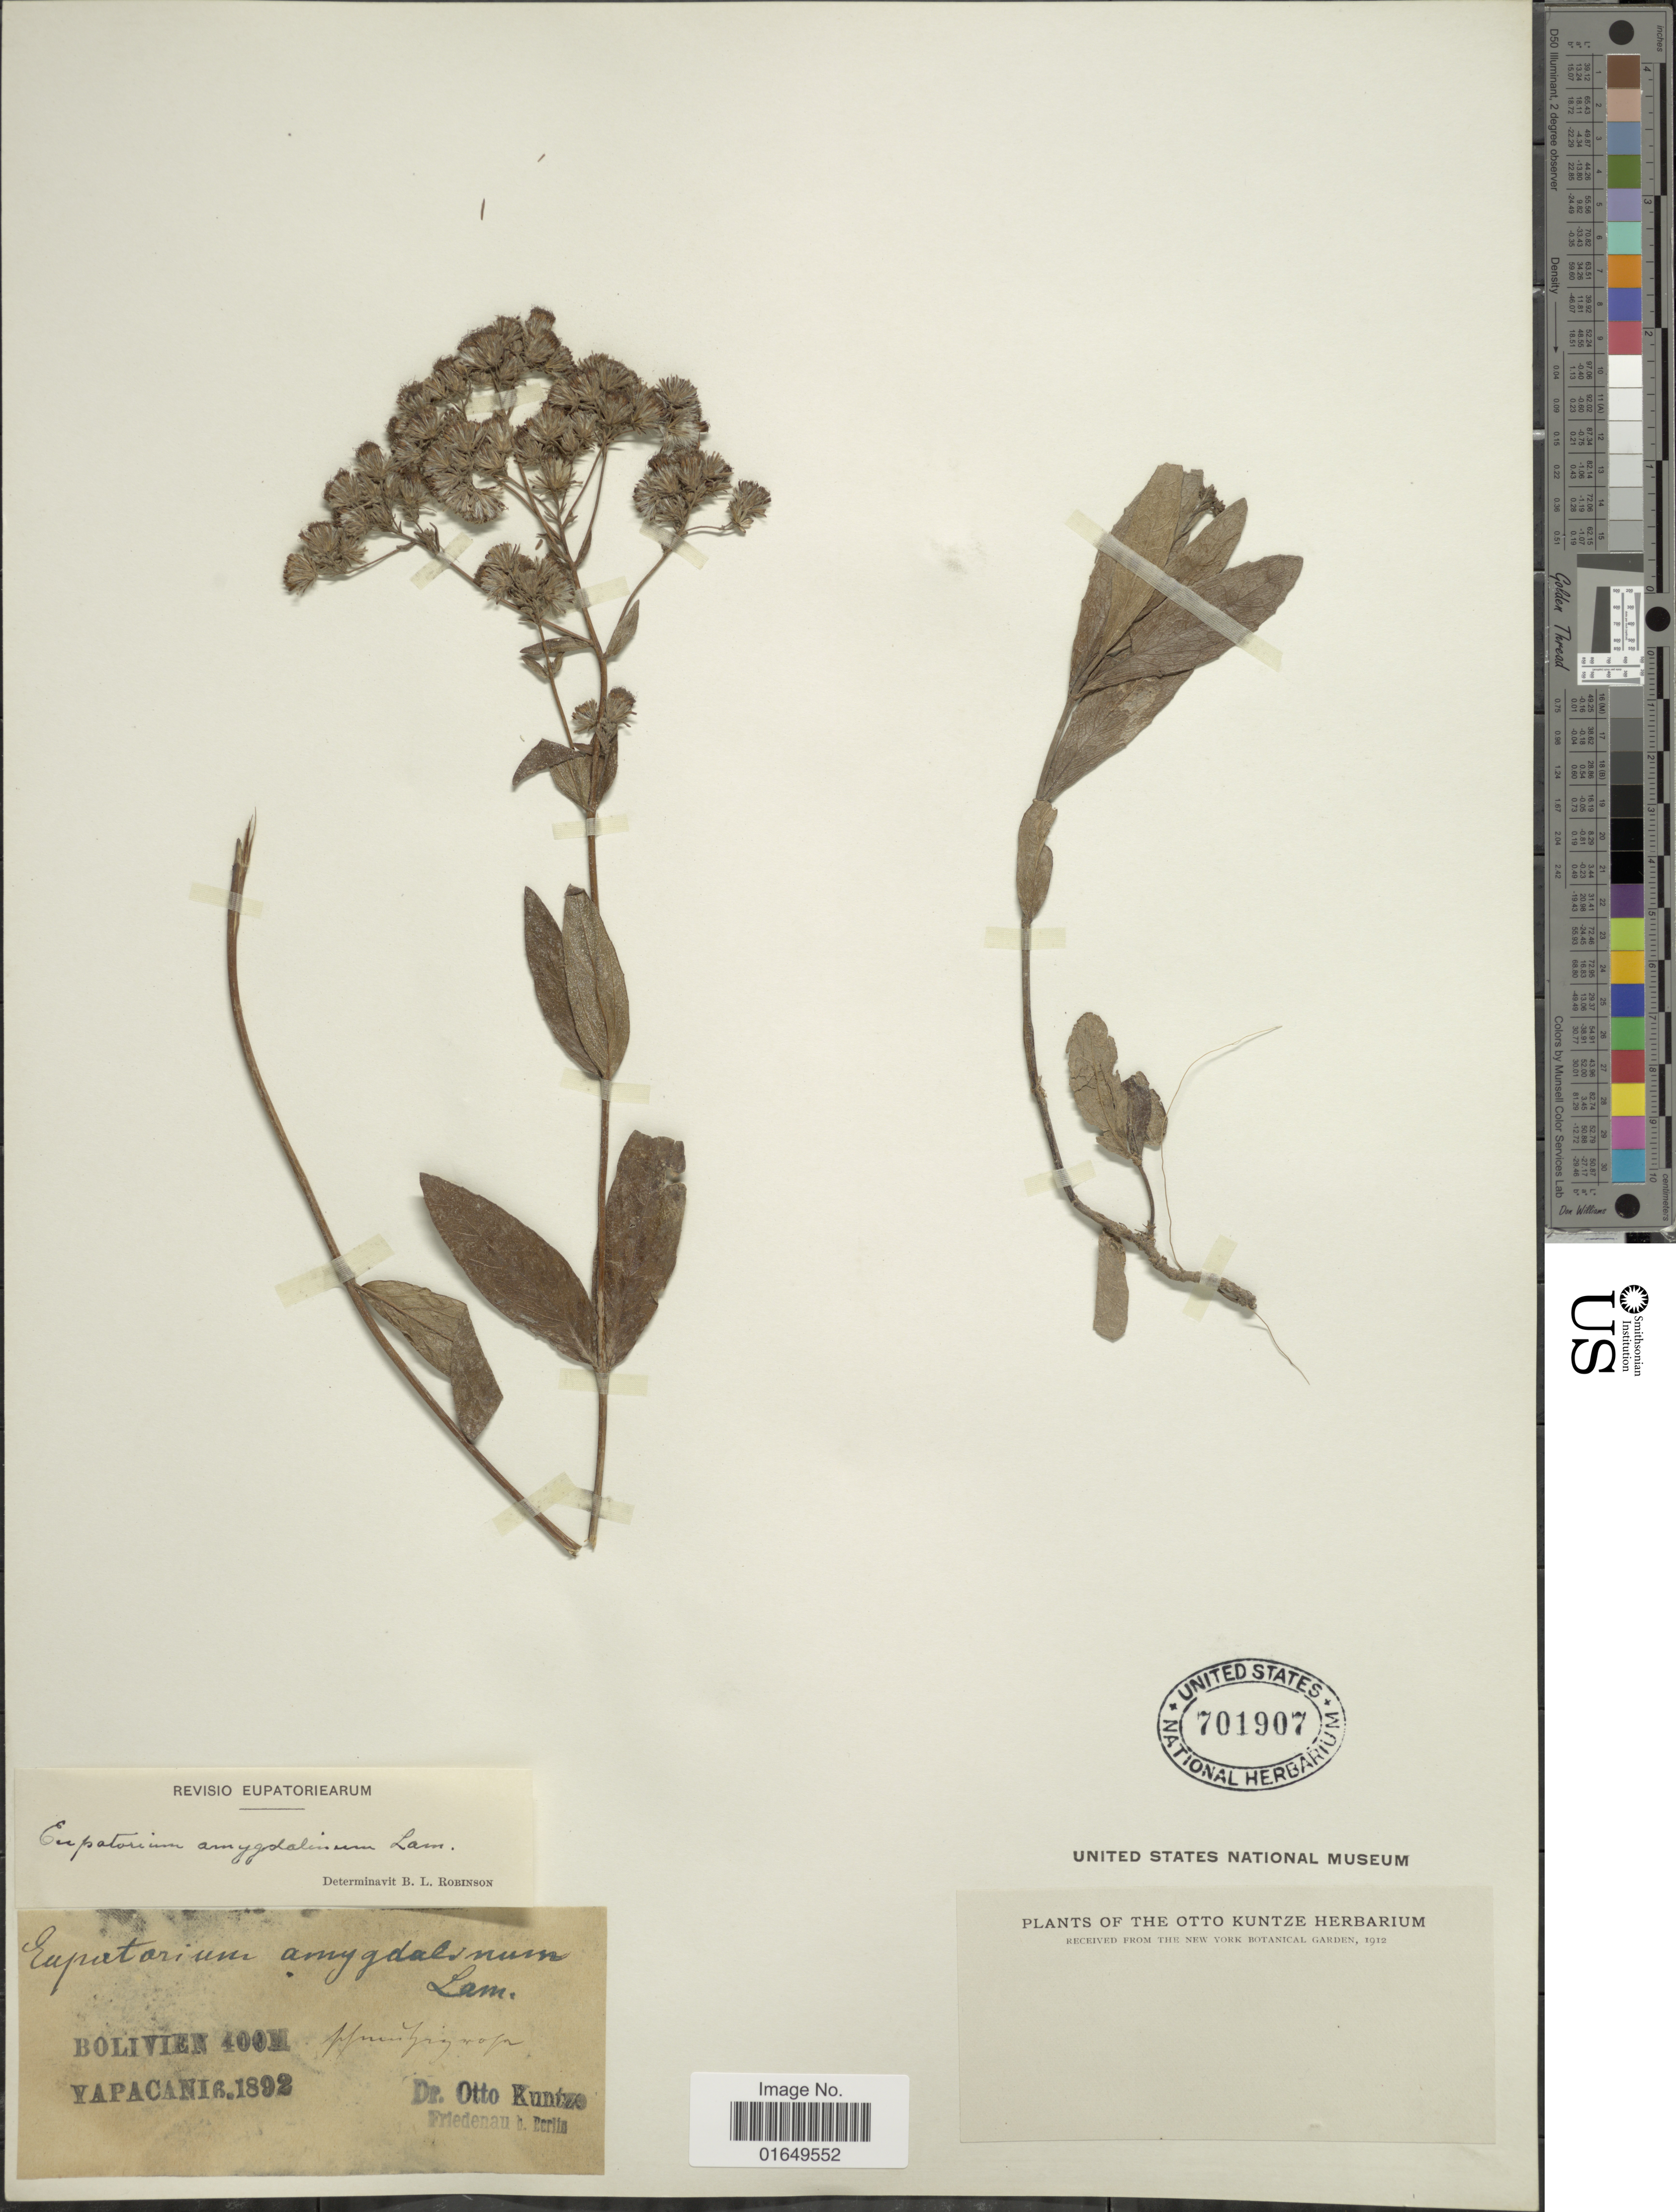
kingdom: Plantae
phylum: Tracheophyta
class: Magnoliopsida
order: Asterales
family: Asteraceae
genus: Ayapana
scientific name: Ayapana amygdalina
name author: (Lam.) R.M. King & H. Rob.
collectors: C.E.O. Kuntze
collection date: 1892-06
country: Bolivia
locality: Yapacani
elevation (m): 400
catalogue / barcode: US 701907